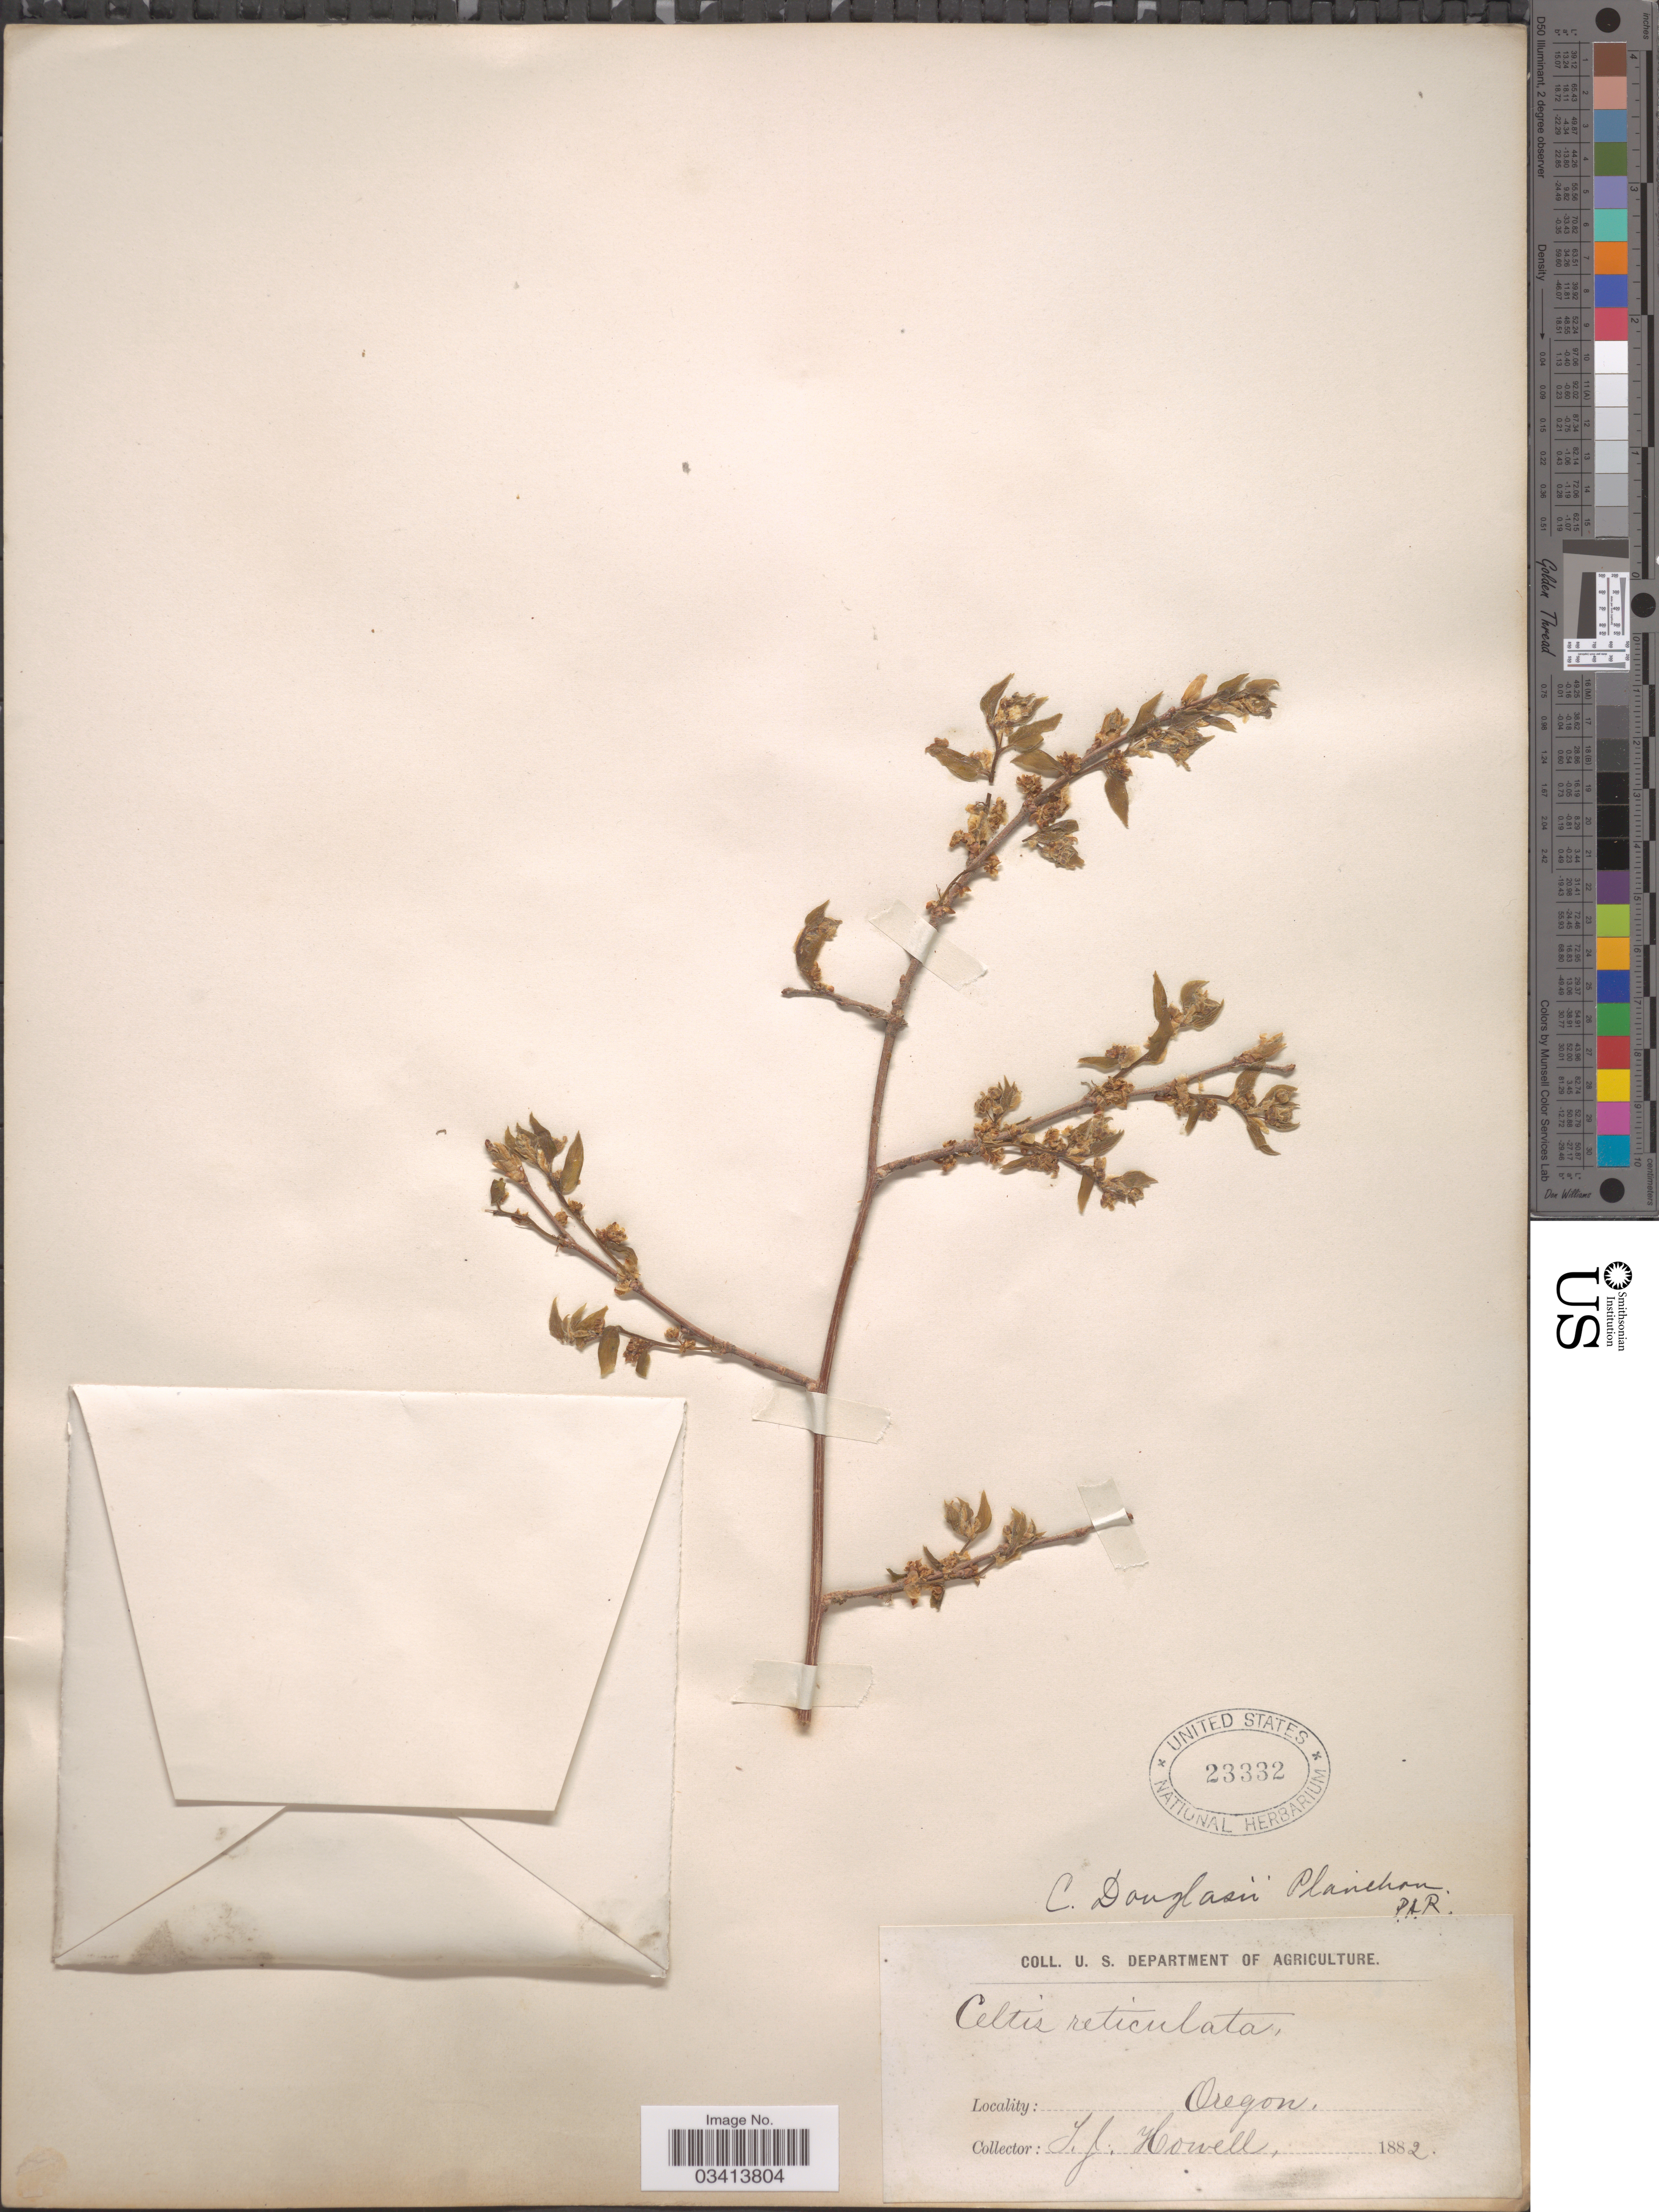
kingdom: Plantae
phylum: Tracheophyta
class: Magnoliopsida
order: Rosales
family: Cannabaceae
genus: Celtis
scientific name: Celtis laevigata var. reticulata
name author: (Torr.) L.D. Benson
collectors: T. J. Howell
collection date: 1882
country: United States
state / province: Oregon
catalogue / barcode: US 23332